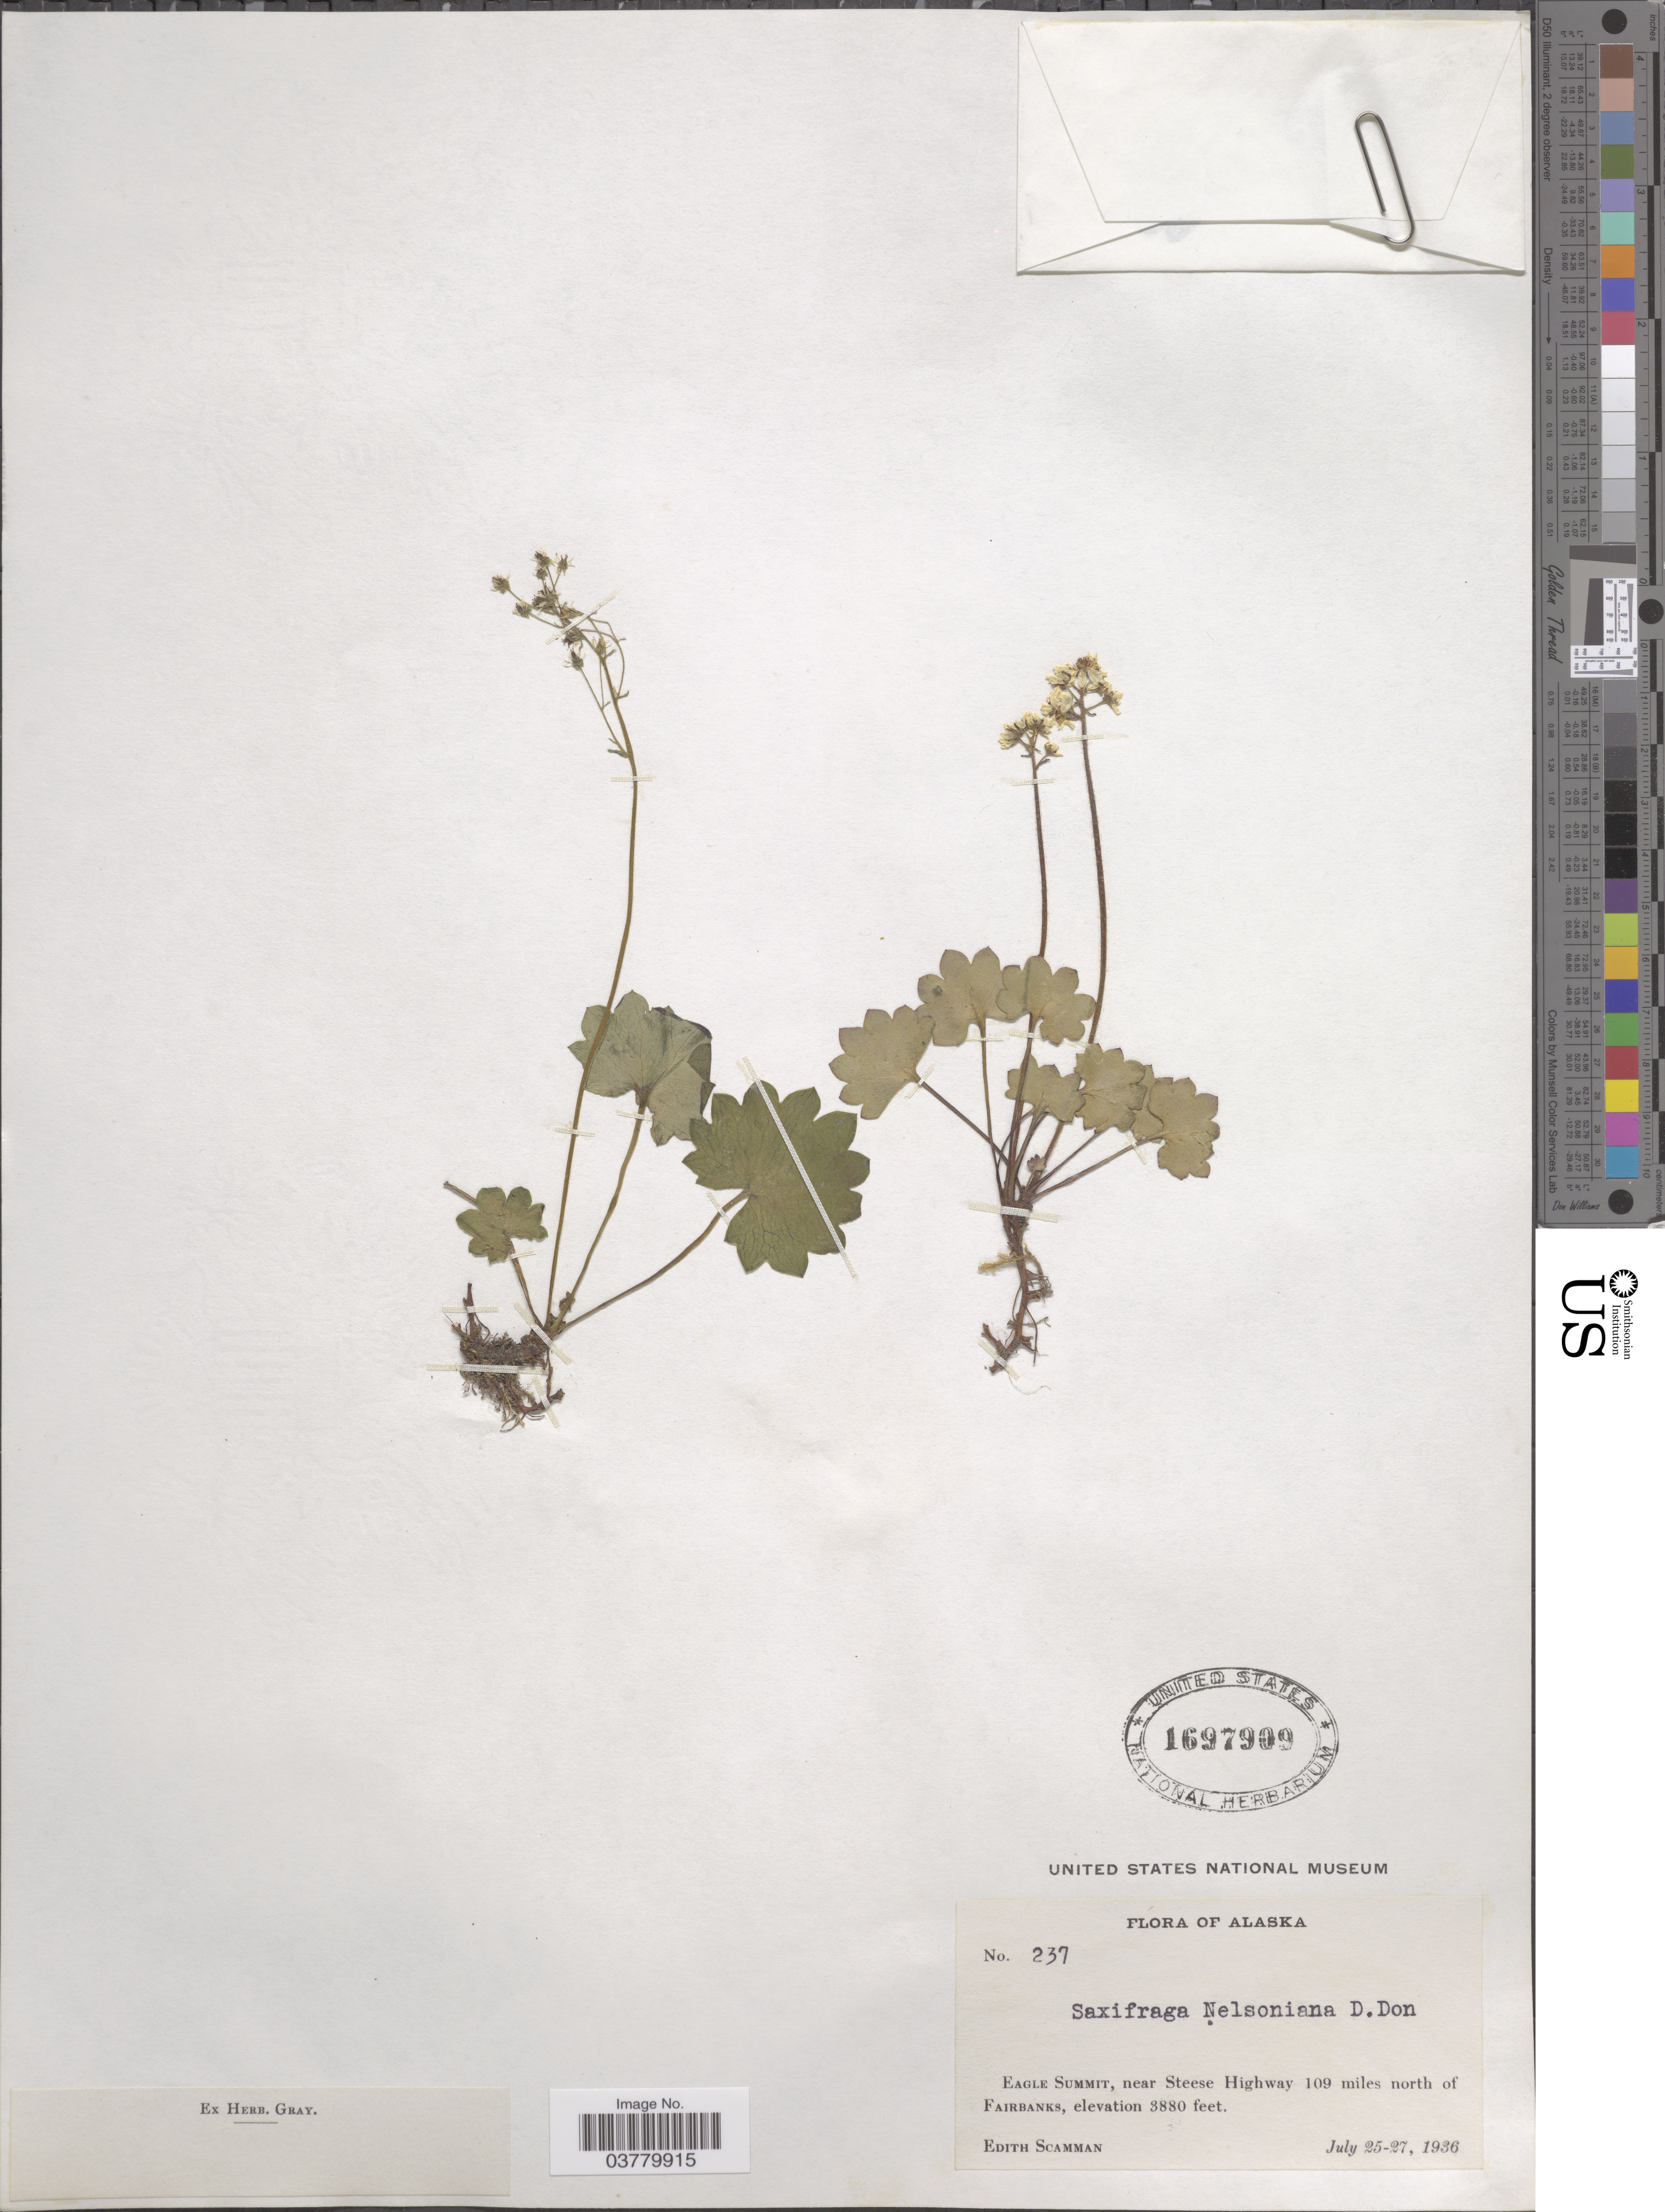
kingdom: Plantae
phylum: Tracheophyta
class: Magnoliopsida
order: Saxifragales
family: Saxifragaceae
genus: Micranthes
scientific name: Micranthes nelsoniana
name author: (D. Don) Small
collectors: E. Scamman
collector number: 237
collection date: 1936-07-25/1936-07-27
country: United States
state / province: Alaska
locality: Eagle Summit, near Steese Highway 109 miles north of Fairbanks.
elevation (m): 1183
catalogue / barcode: US 1697909